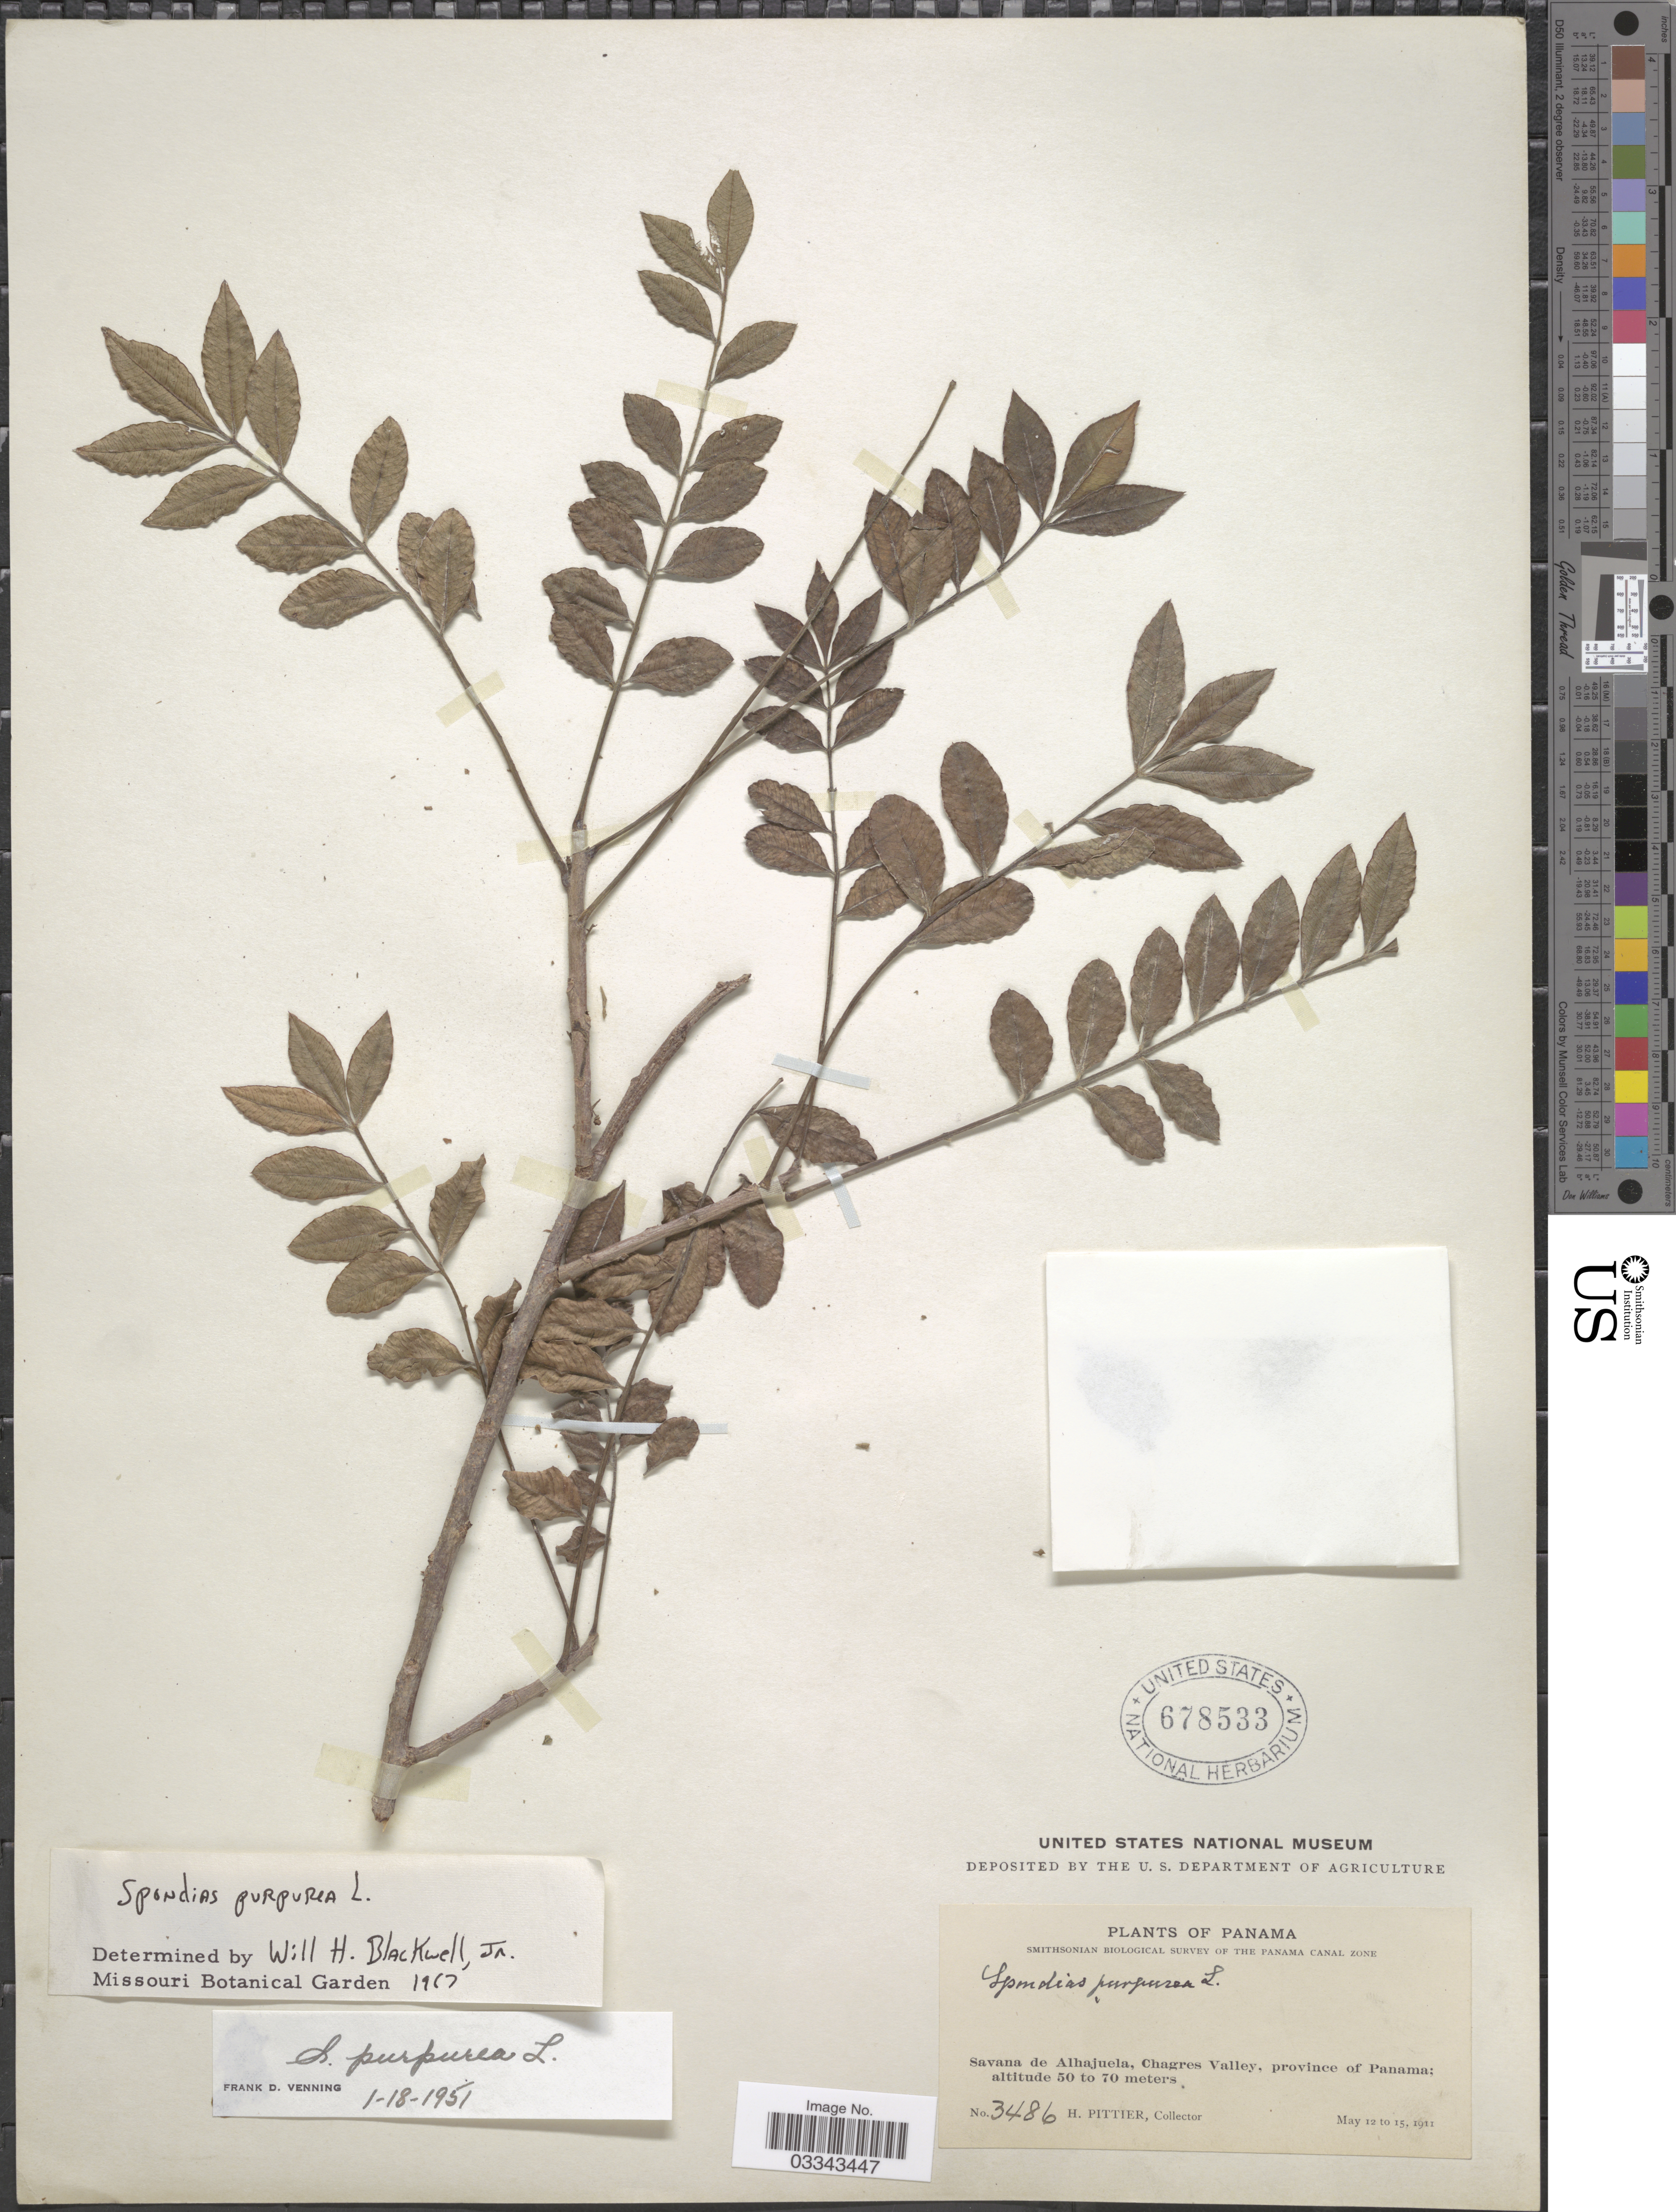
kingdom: Plantae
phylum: Tracheophyta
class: Magnoliopsida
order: Sapindales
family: Anacardiaceae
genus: Spondias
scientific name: Spondias purpurea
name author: L.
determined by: Mitchell, John D.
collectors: H. F. Pittier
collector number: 3486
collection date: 1911-05-12/1911-05-15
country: Panama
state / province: Panamá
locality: Canal Zone, Savana de Alhajuela, Chagres Valley.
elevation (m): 50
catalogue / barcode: US 678533